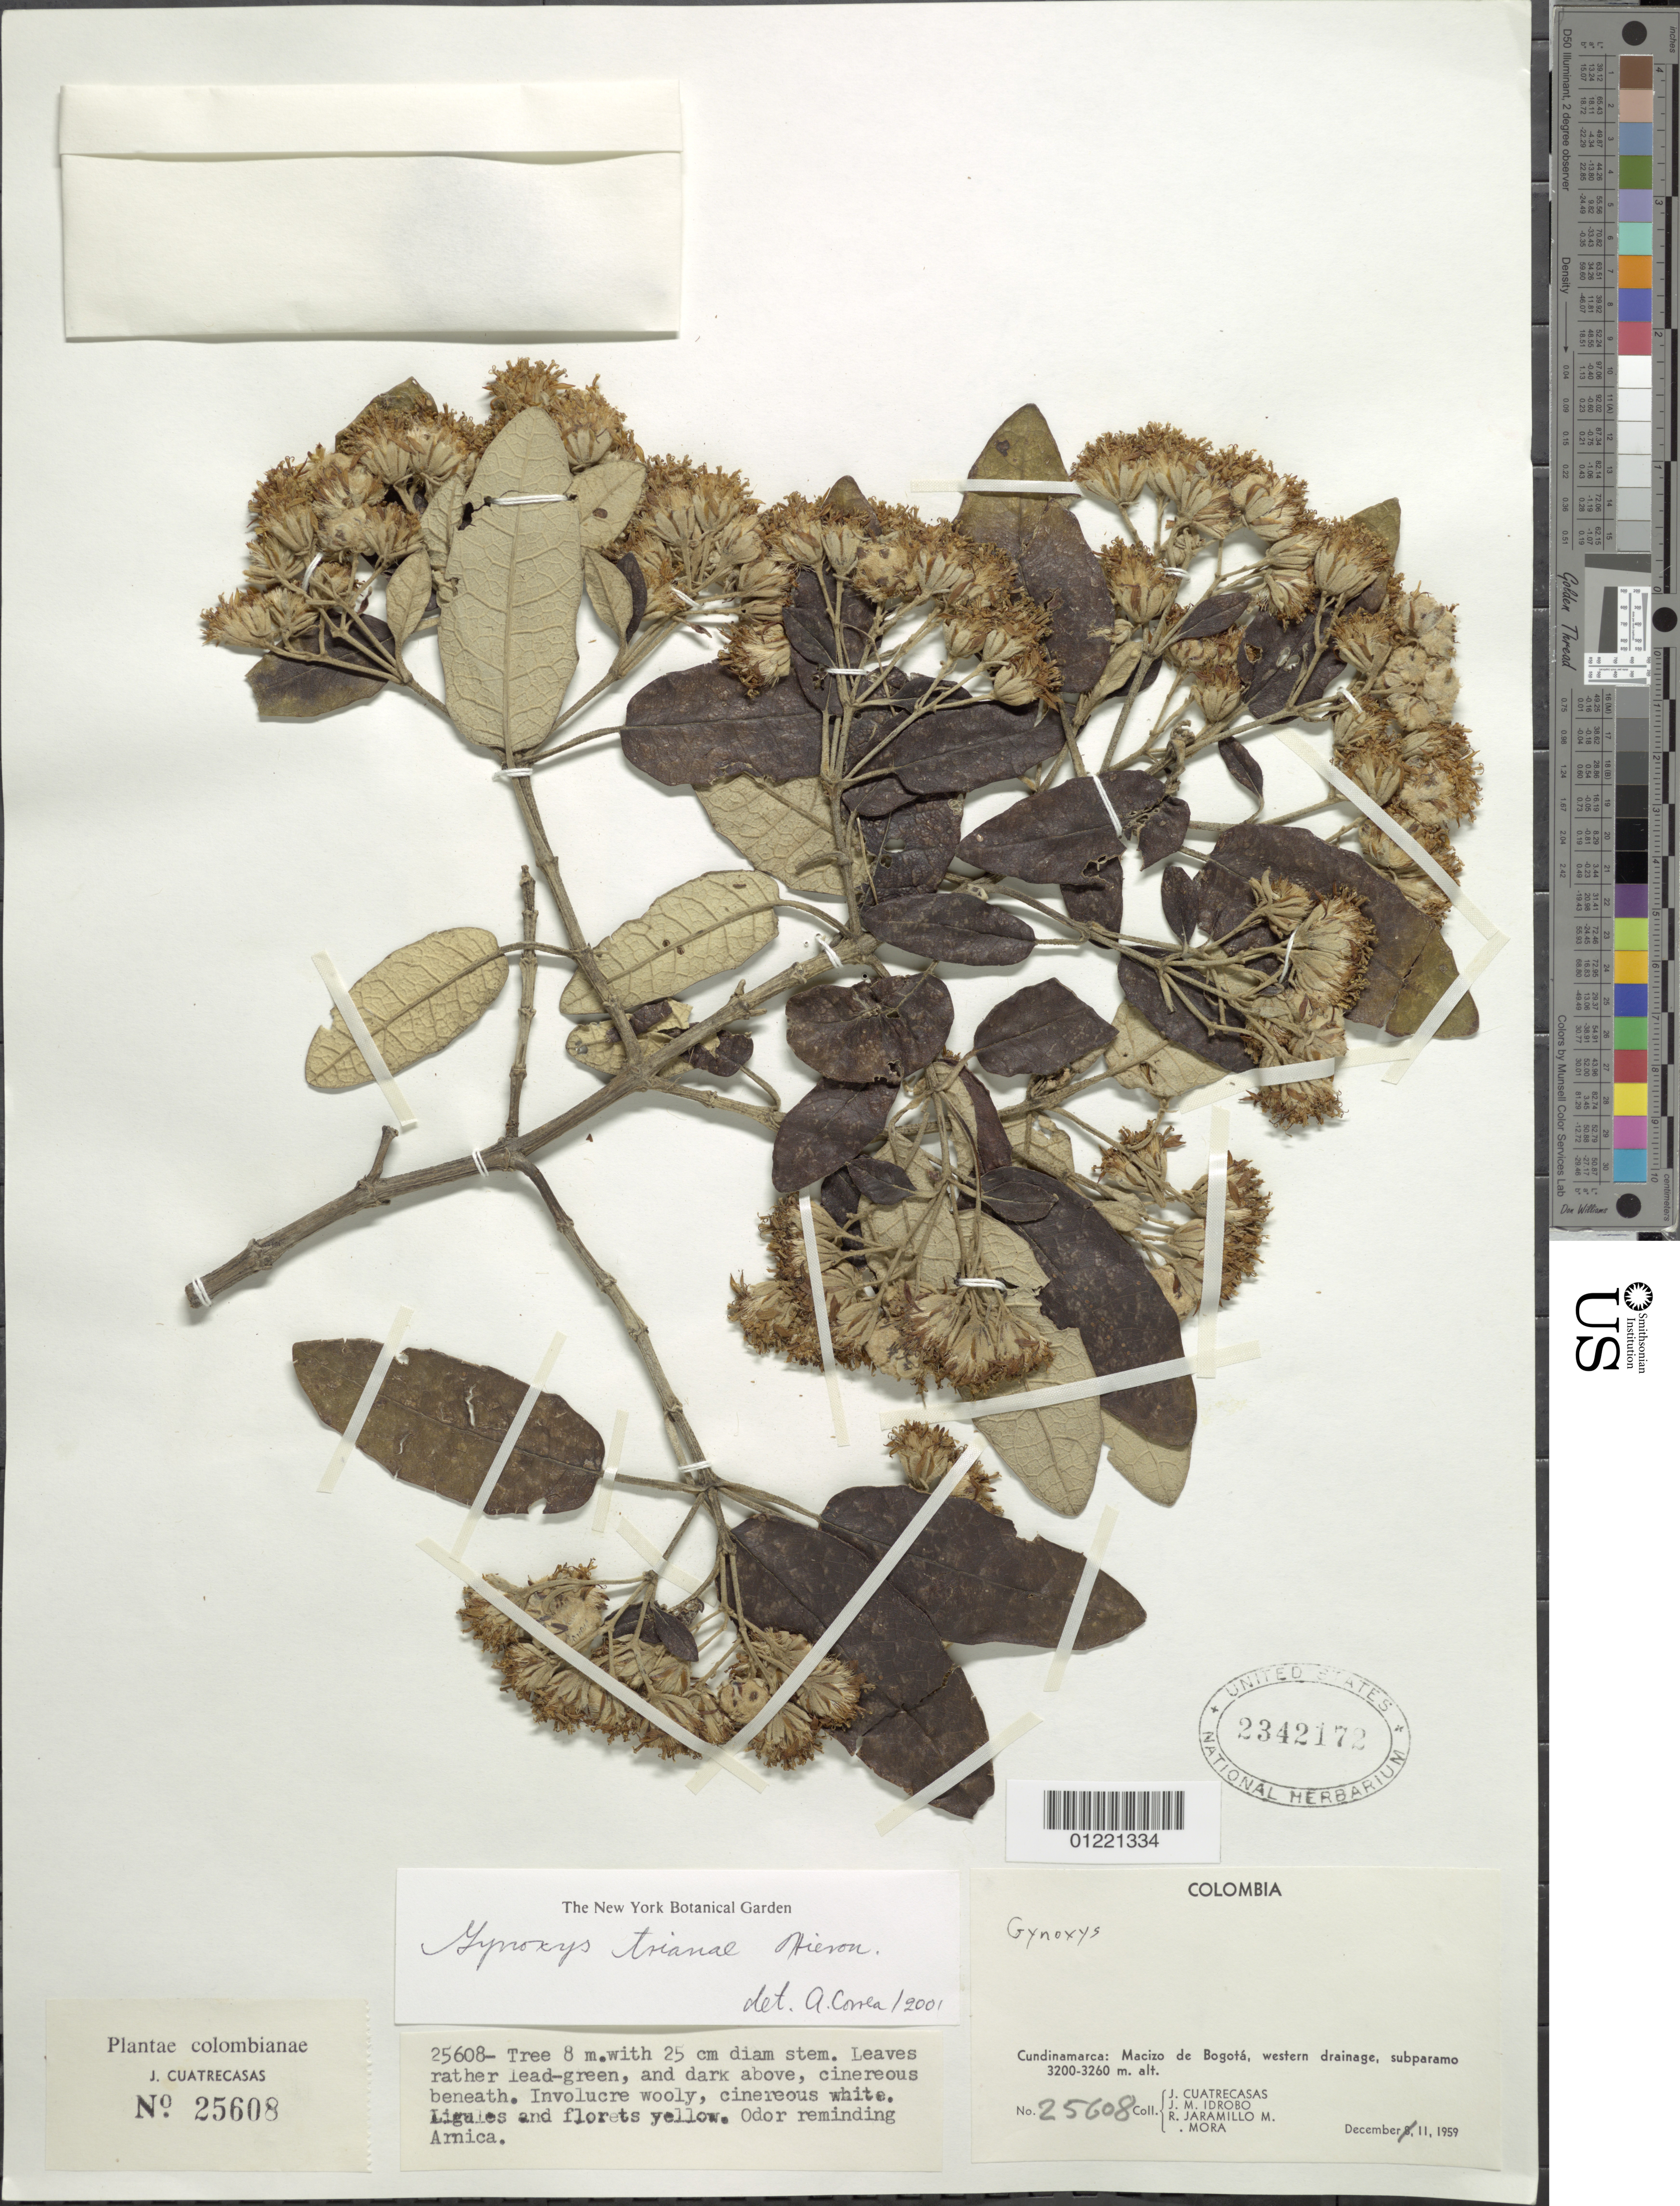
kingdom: Plantae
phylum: Tracheophyta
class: Magnoliopsida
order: Asterales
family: Asteraceae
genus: Gynoxys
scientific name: Gynoxys trianae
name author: Hieron.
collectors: J. Cuatrecasas, J. M. Idrobo, R. Jaramillo M. & L. E. Mora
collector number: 25608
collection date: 1959-12-11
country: Colombia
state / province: Cundinamarca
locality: Macizo de Bogotá, western drainage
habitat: subparamo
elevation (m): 3200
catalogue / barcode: US 2342172